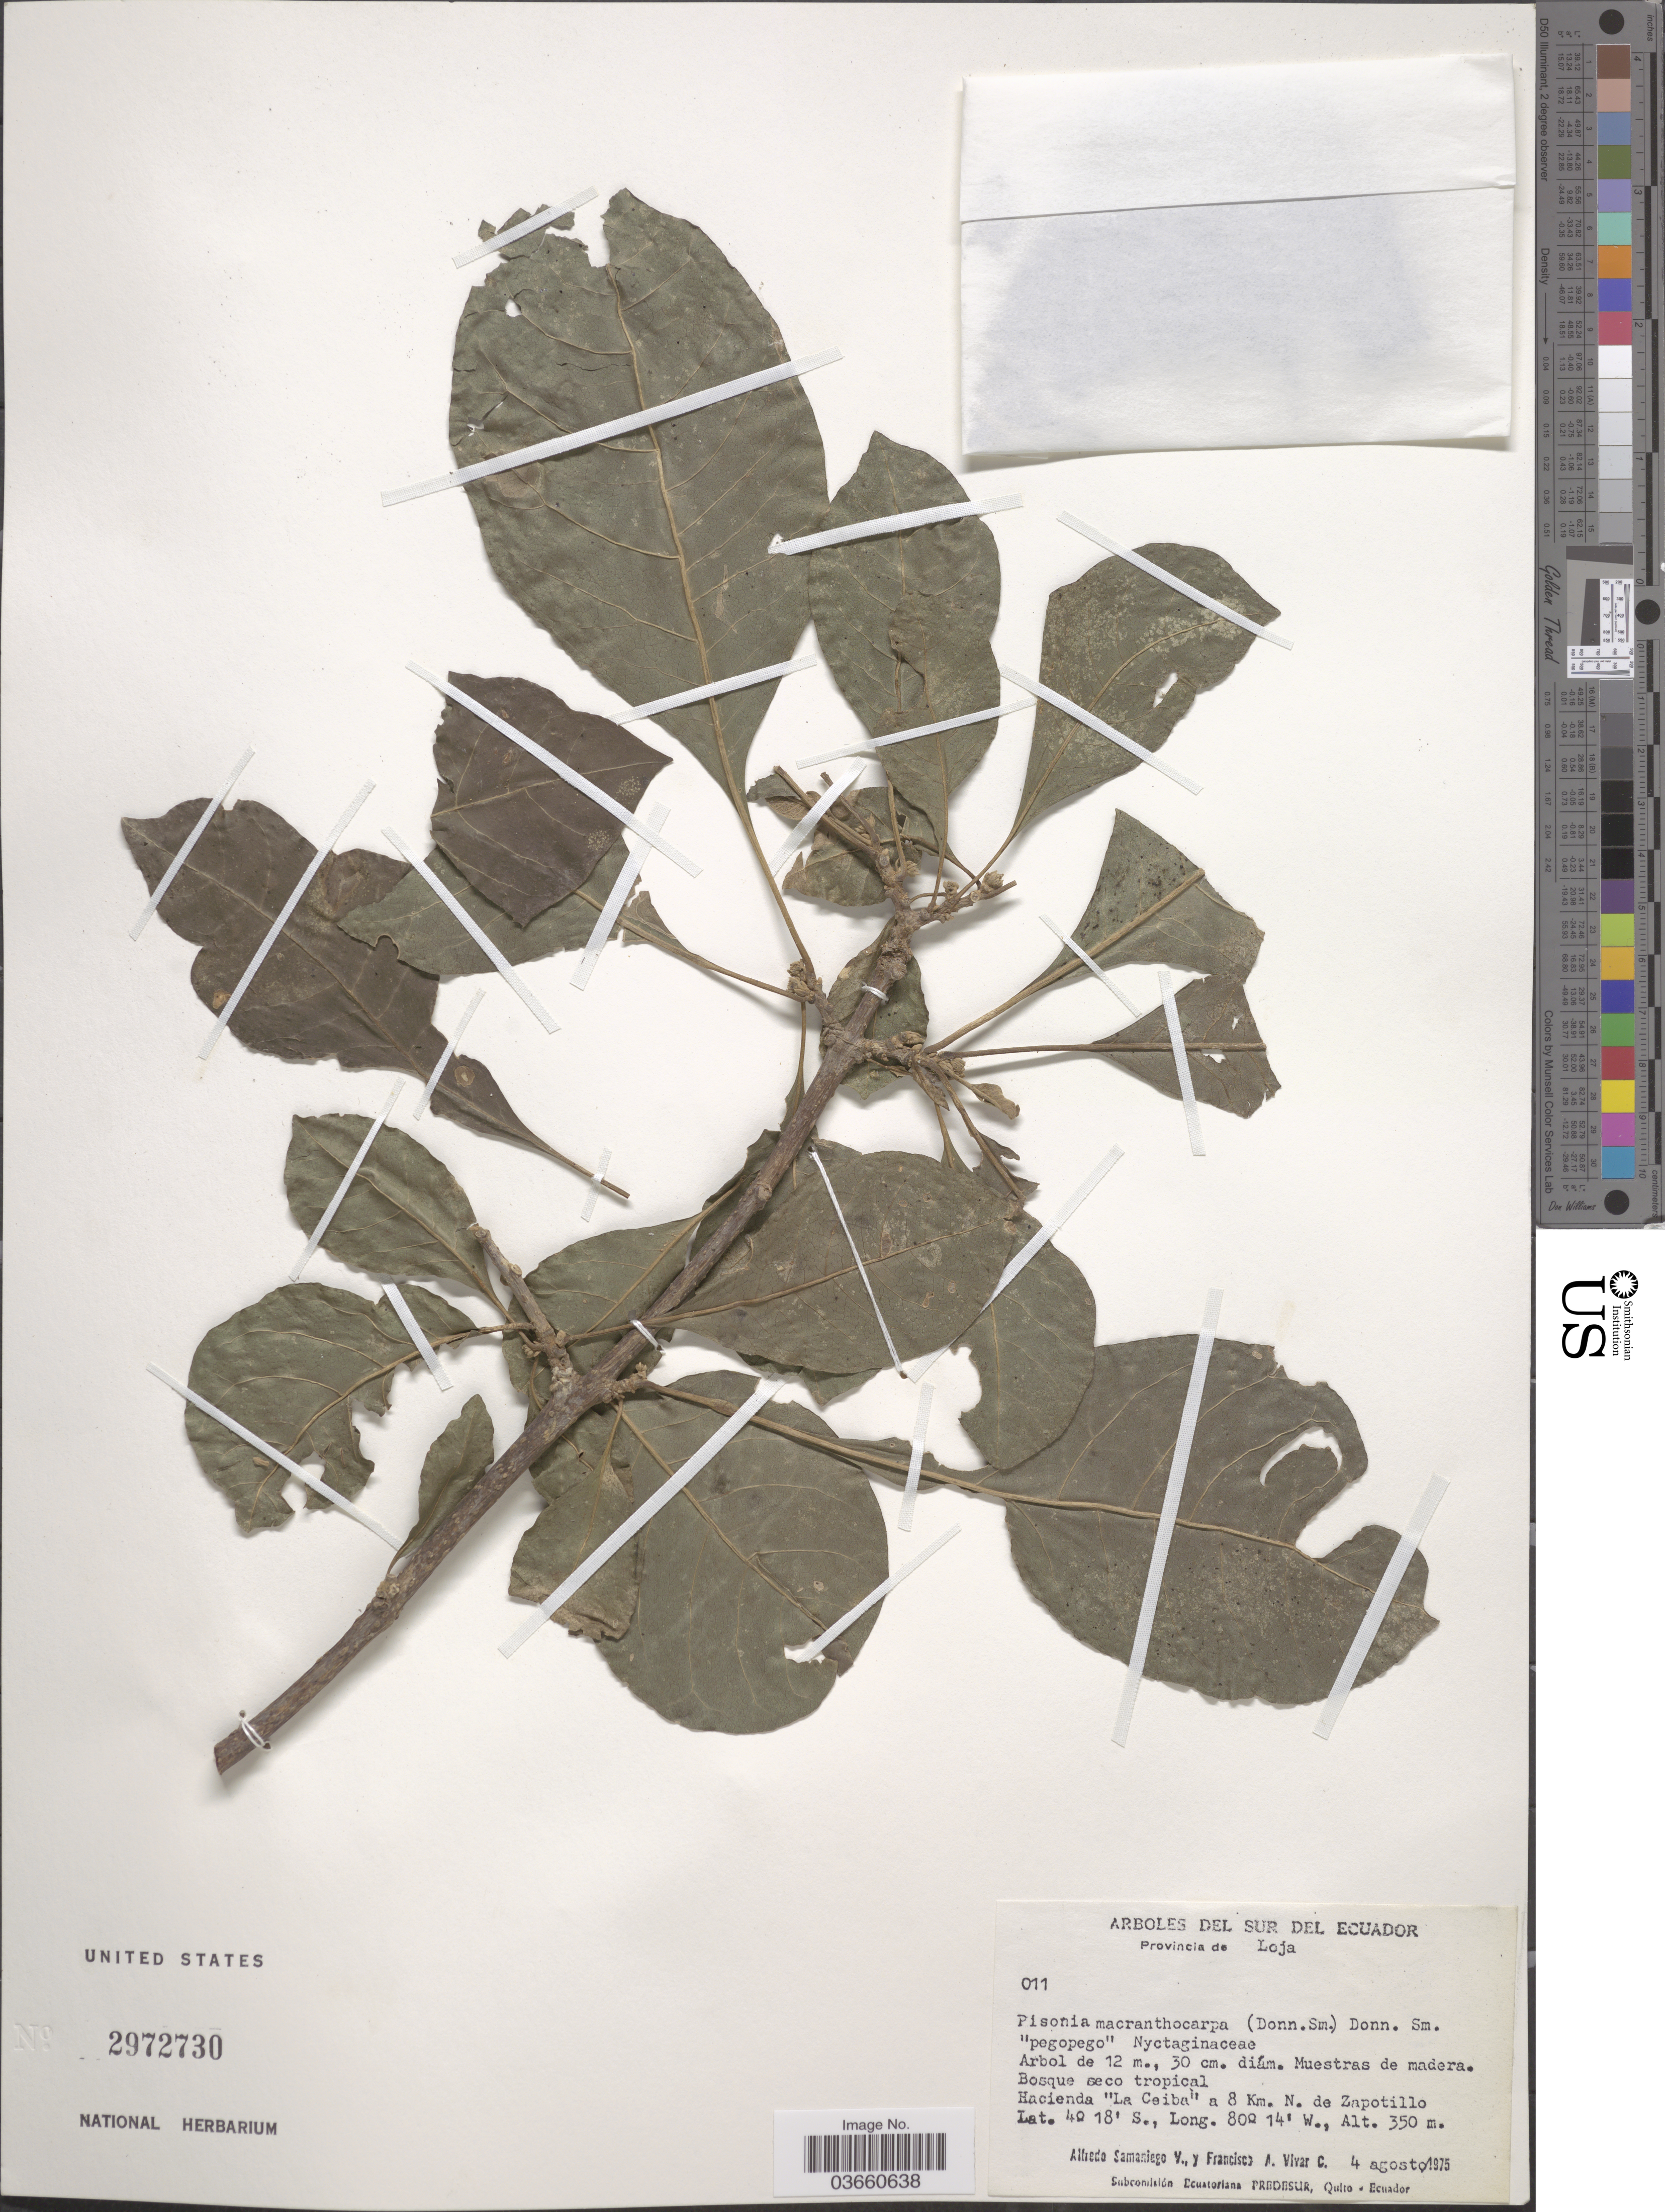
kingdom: Plantae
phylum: Tracheophyta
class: Magnoliopsida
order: Caryophyllales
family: Nyctaginaceae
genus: Pisonia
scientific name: Pisonia macranthocarpa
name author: (Donn. Sm.) Donn. Sm.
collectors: A. V. Samaniego & F. A. Vivar C.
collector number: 011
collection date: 1975-08-04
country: Ecuador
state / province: Loja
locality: Sur del Ecuador. Hacienda "La Ceiba" a 8 Km. N. de Zapotillo.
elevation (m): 350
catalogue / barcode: US 2972730